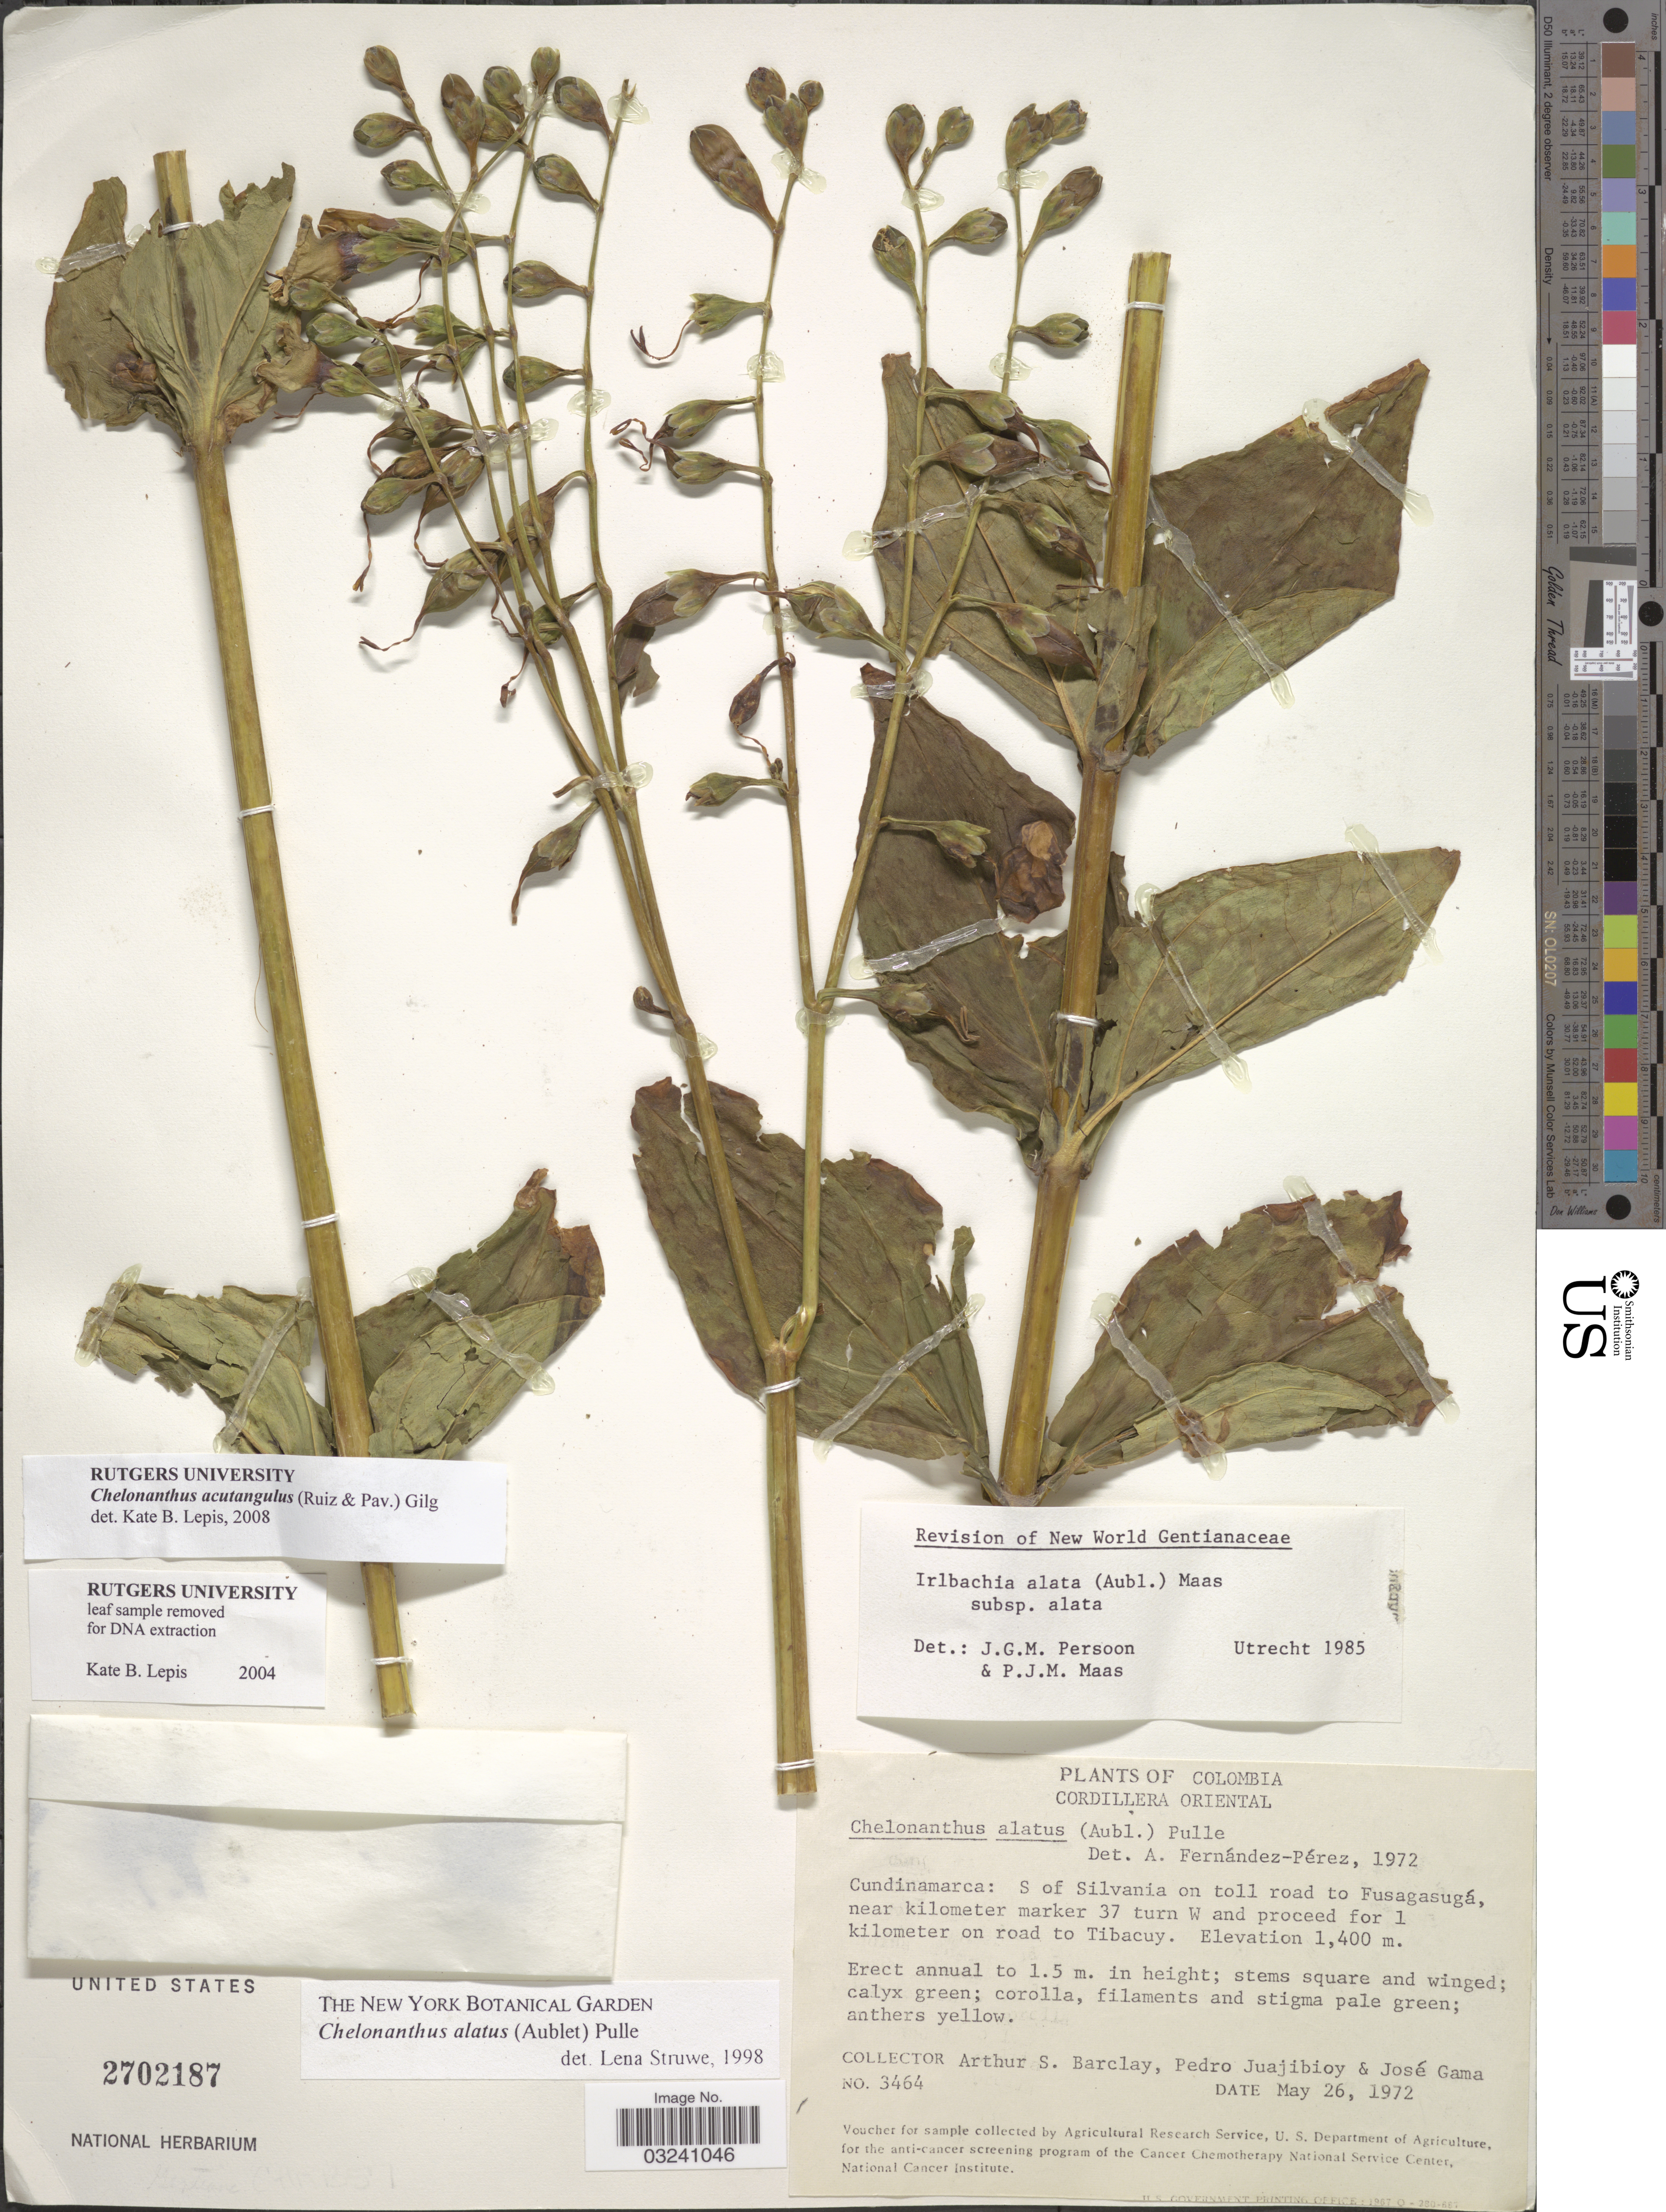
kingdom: Plantae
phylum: Tracheophyta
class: Magnoliopsida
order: Gentianales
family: Gentianaceae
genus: Chelonanthus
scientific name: Chelonanthus acutangulus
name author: (Ruiz & Pav.) Gilg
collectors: A. S. Barclay, P. Juajibioy & J. Gama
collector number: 3464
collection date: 1972-05-26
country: Colombia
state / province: Cundinamarca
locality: Cordillera Oriental. S of Silvania on toll road to Fusagasugá, near kilometer marker 37 turn W and proceed for 1 kilometer on road to Tibacuy.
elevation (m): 1400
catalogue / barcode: US 2702187